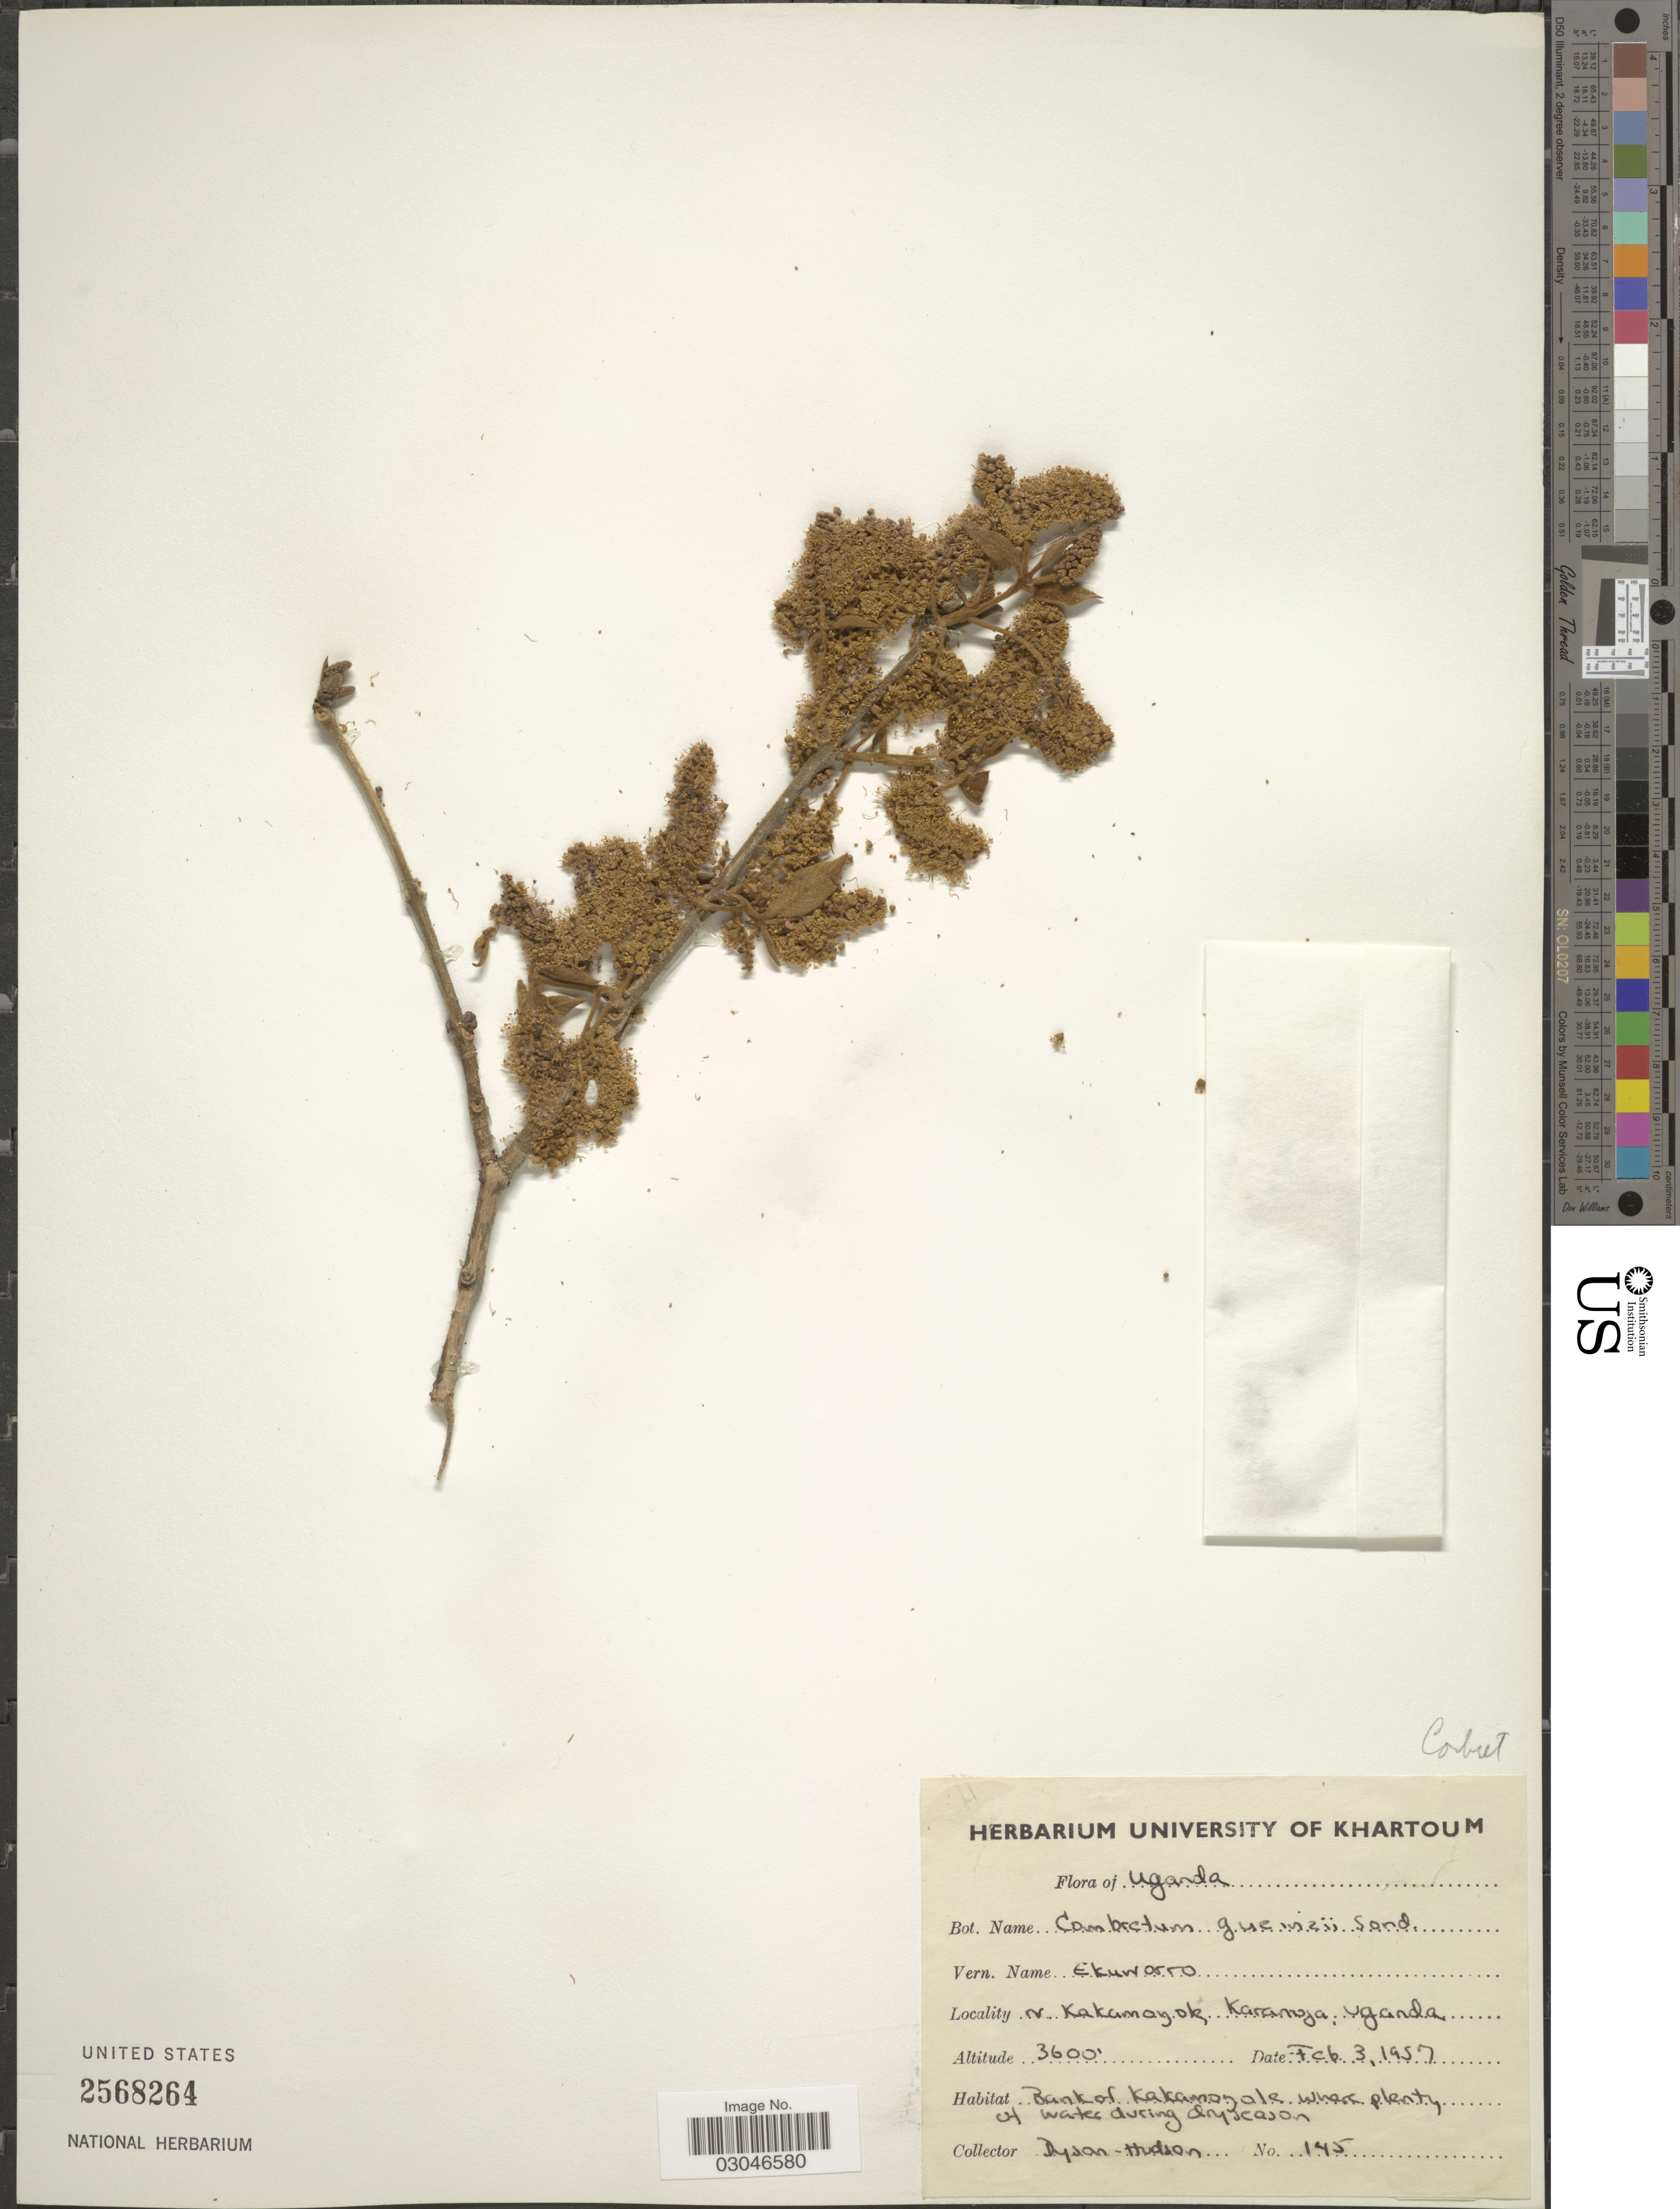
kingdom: Plantae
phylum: Tracheophyta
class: Magnoliopsida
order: Myrtales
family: Combretaceae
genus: Combretum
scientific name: Combretum gueinzii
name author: Sond.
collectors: Dyson-Hudson, --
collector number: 145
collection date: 1957-02-03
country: Uganda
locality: N. Kakamayok, Karamoja.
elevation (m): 1097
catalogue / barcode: US 2568264